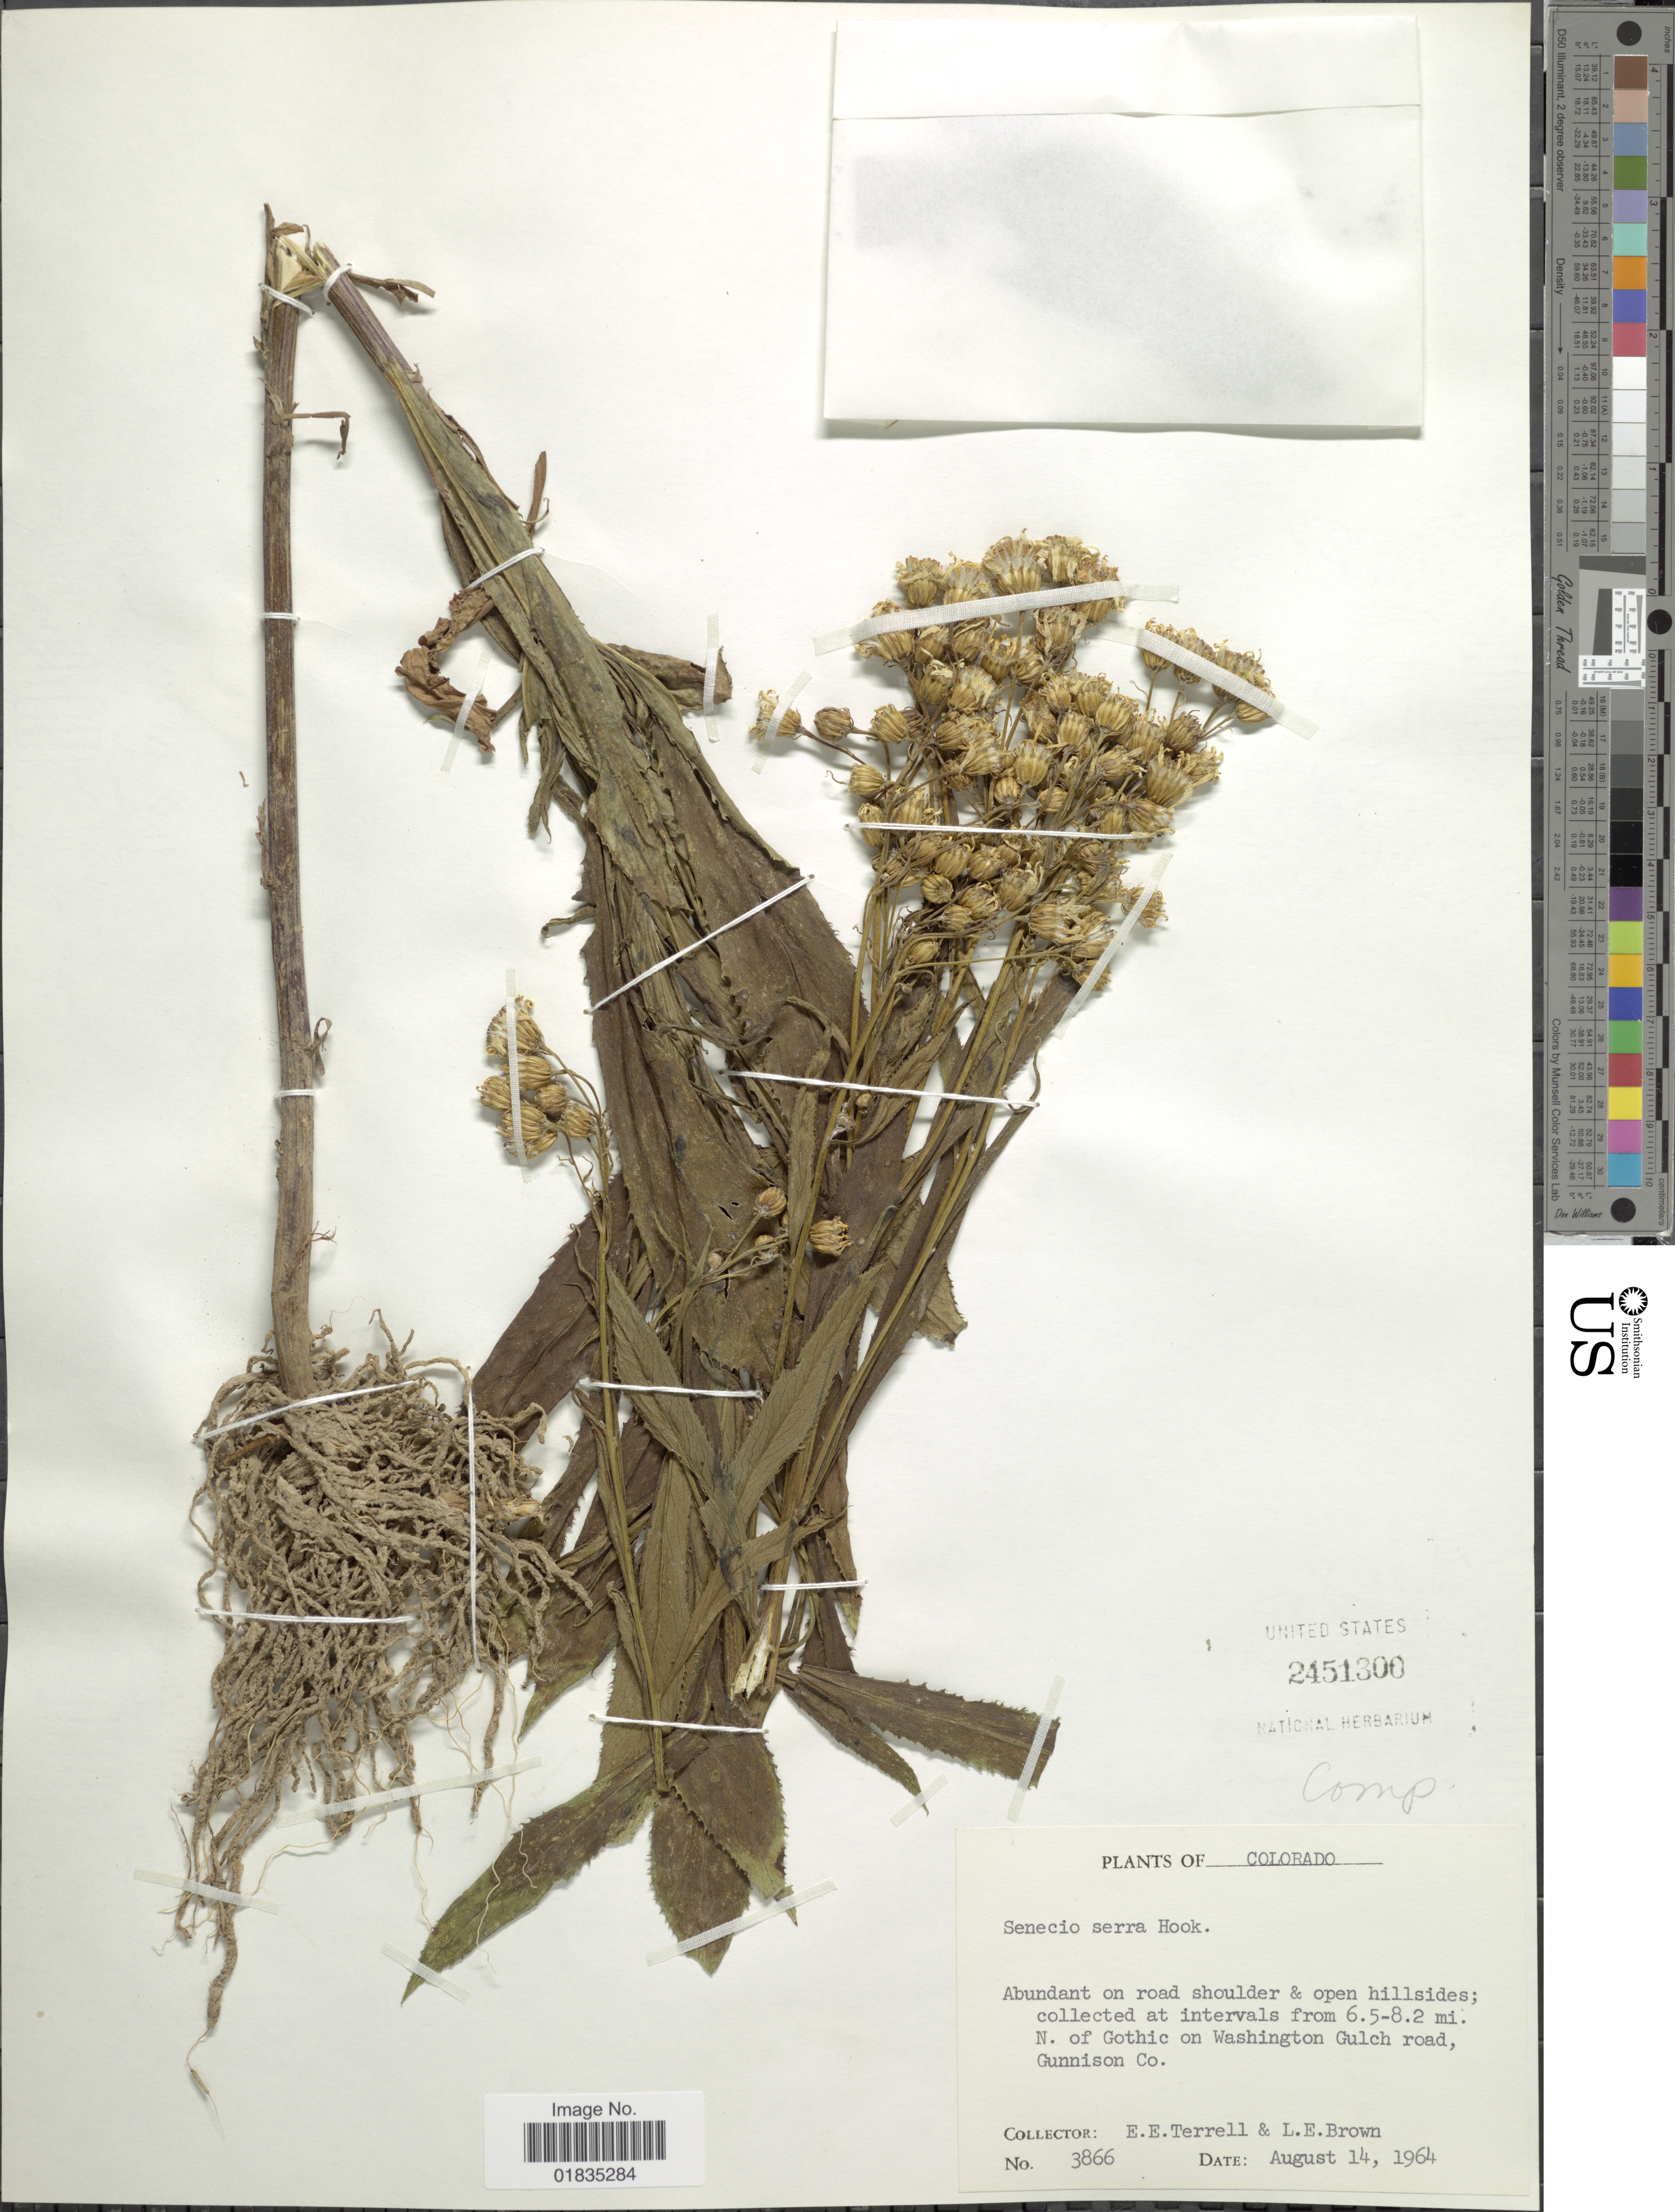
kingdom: Plantae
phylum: Tracheophyta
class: Magnoliopsida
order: Asterales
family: Asteraceae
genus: Senecio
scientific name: Senecio serra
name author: Hook.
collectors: E. E. Terrell & L. E. Brown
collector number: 3866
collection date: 1964-08-14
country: United States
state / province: Colorado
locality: Abundant on road shoulder & open hillsides; collected at intervals from 6.5-8.2 mi. N. of Gothic on Washington Gulch road, Gunnison Co.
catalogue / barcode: US 2451300